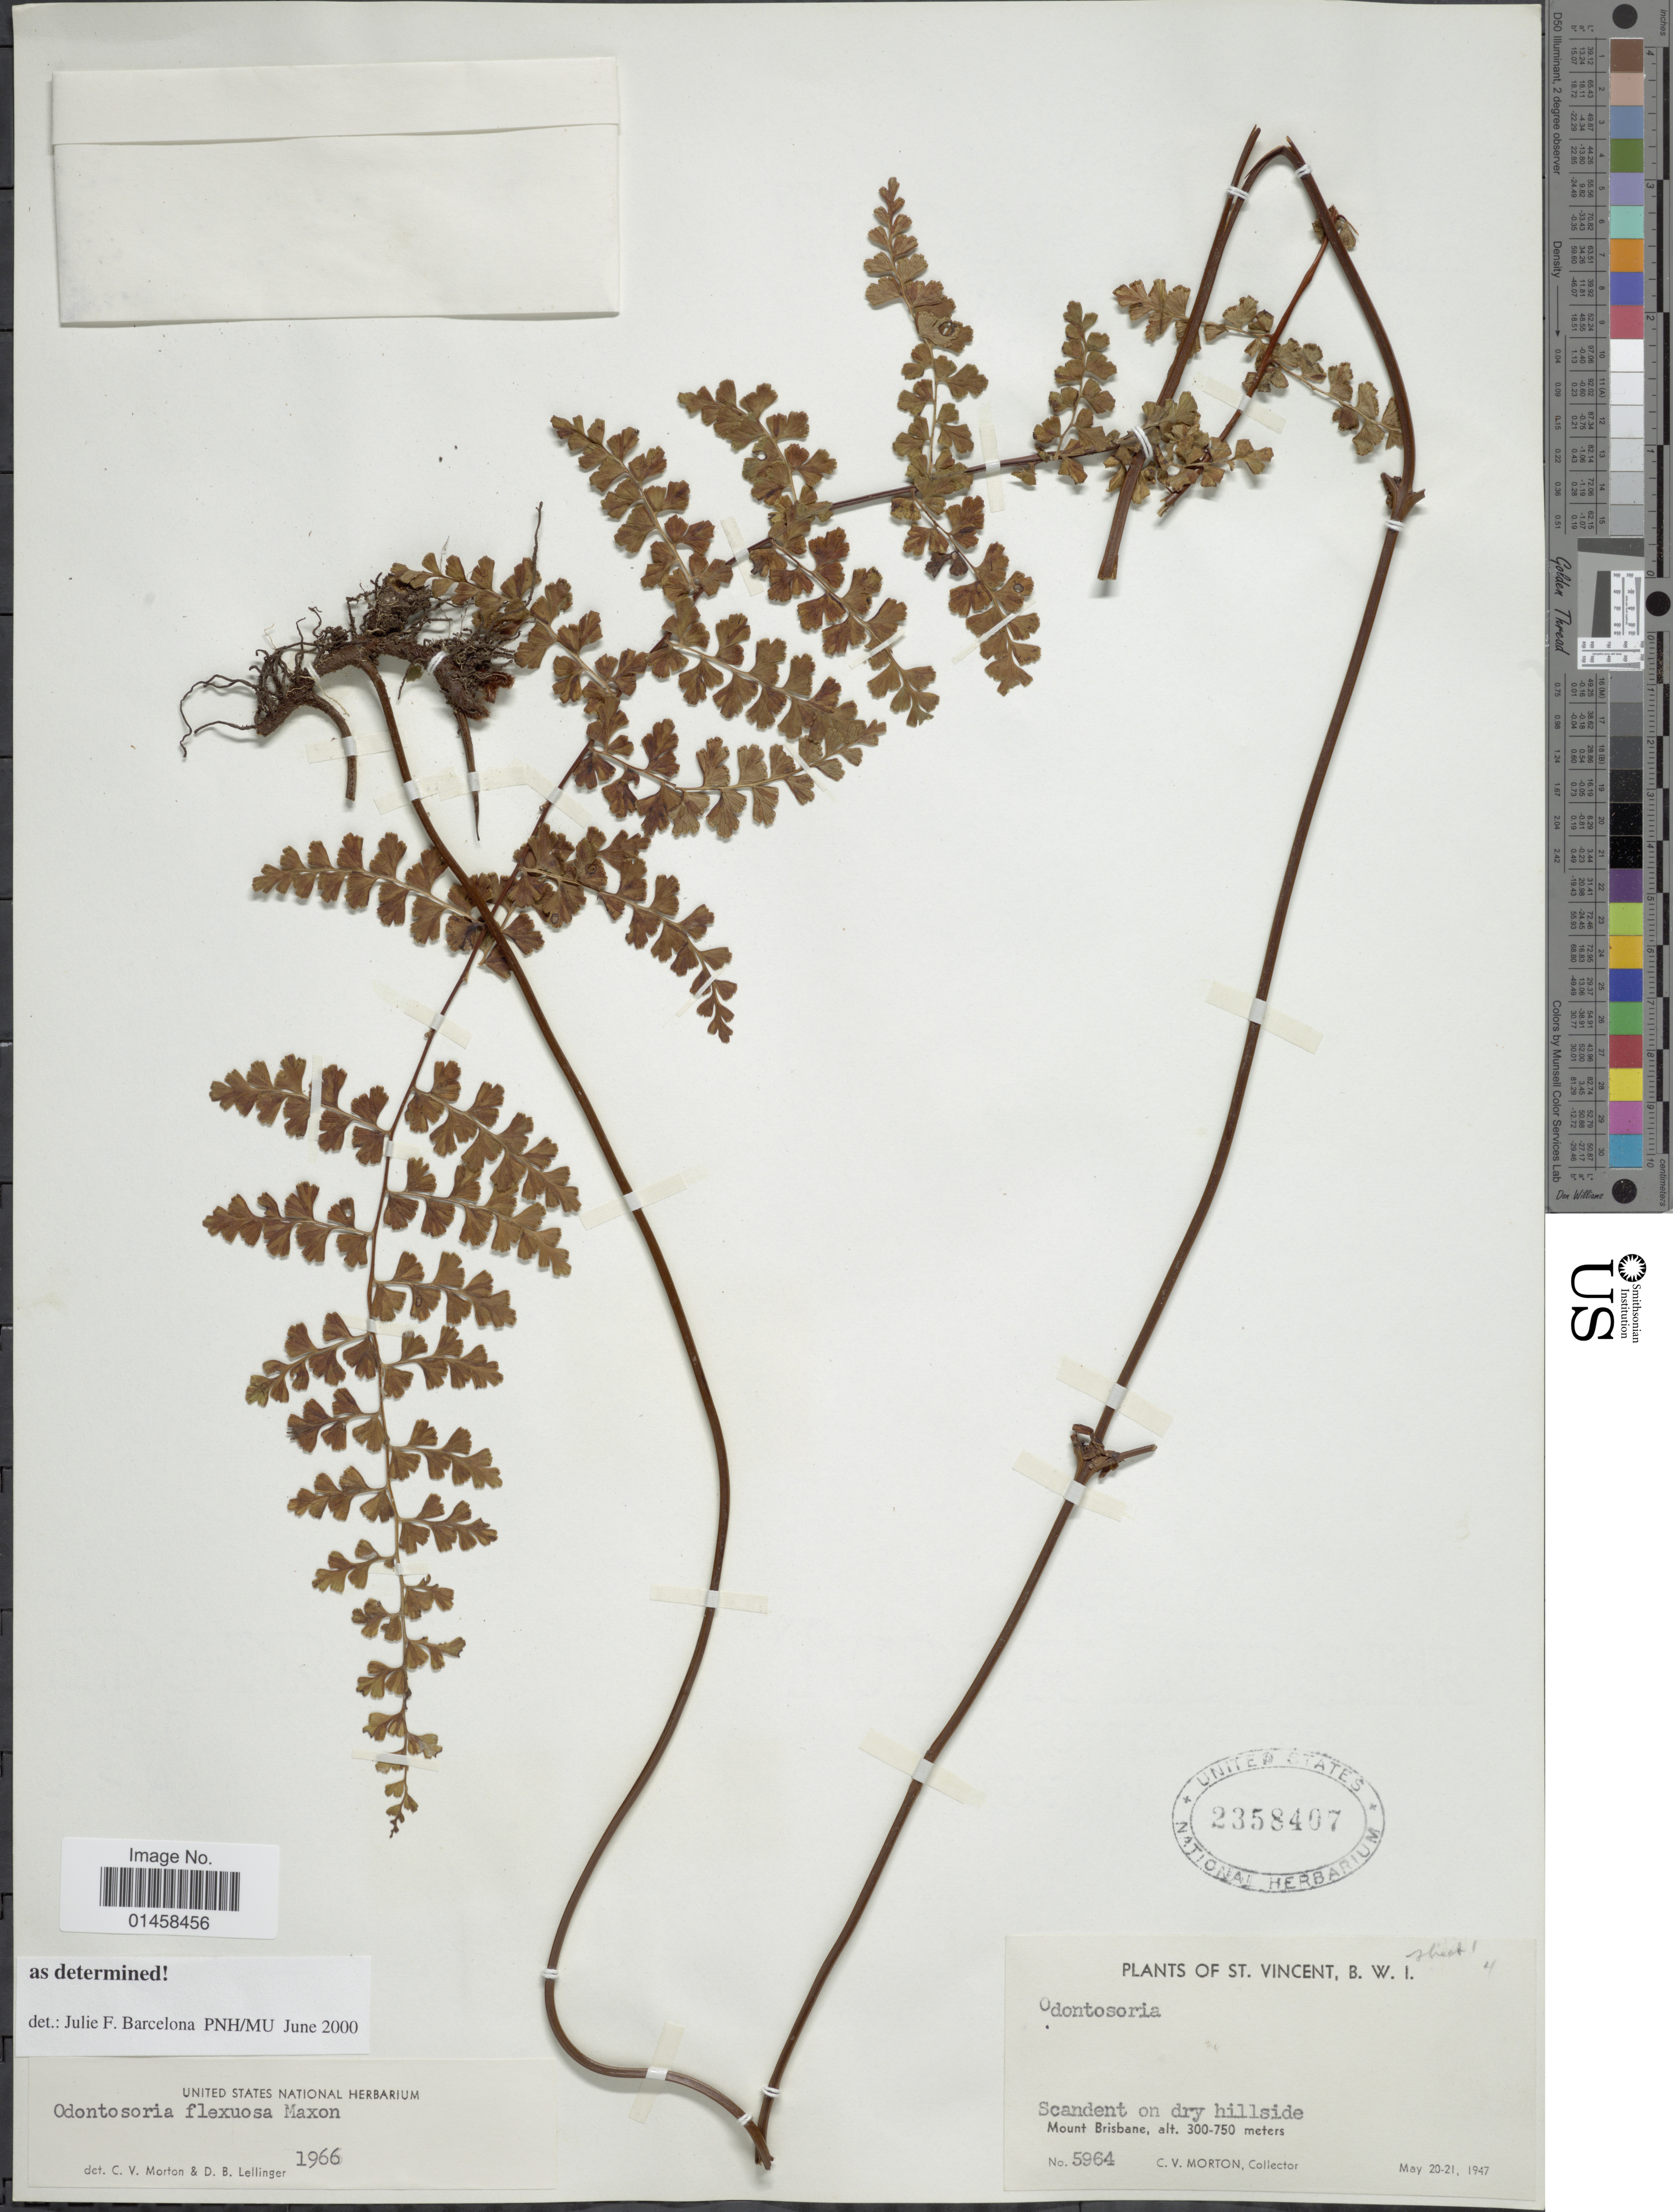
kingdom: Plantae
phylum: Tracheophyta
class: Polypodiopsida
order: Polypodiales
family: Lindsaeaceae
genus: Odontosoria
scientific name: Odontosoria flexuosa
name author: (Spreng. ex Kunze) Maxon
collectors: C. V. Morton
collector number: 5964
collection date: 1947-05-20/1947-05-21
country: St. Vincent - Grenadines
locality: St. Vincent, Mount Brisbane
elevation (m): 300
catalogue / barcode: US 2358407